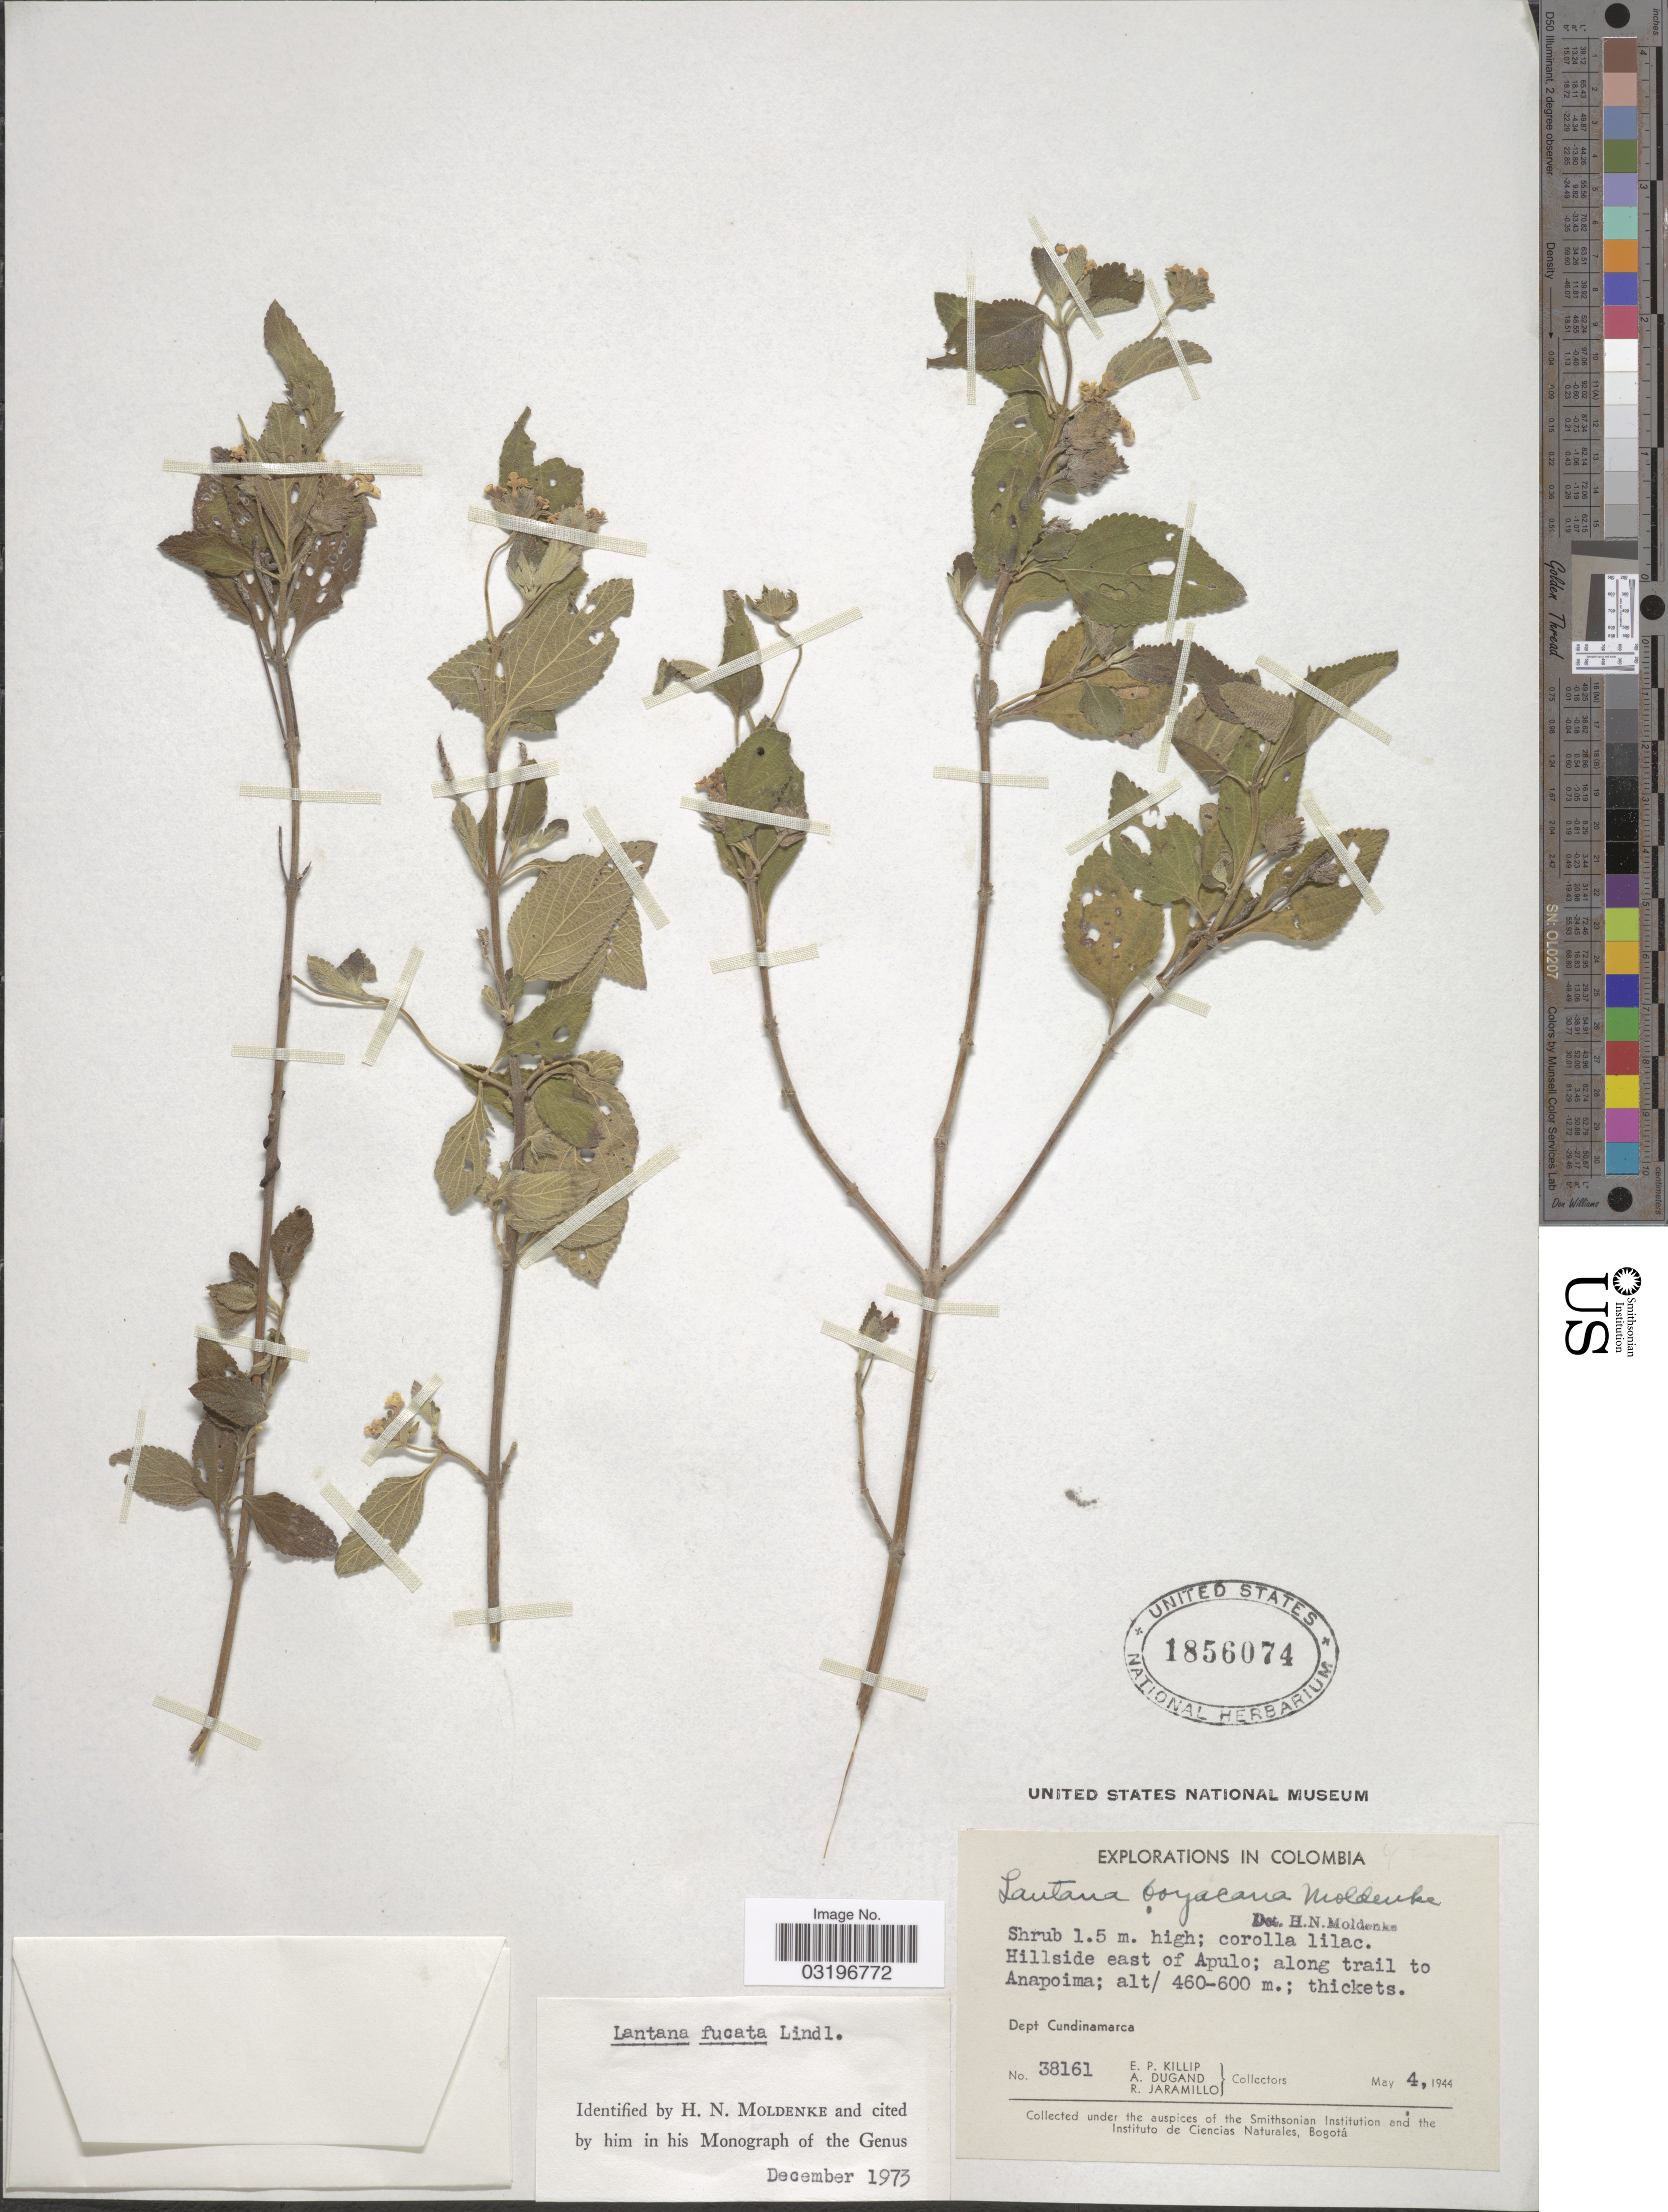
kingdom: Plantae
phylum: Tracheophyta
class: Magnoliopsida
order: Lamiales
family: Verbenaceae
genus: Lantana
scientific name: Lantana fucata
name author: Lindl.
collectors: E. P. Killip, A. Dugand & R. Jaramillo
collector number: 38161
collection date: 1944-05-04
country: Colombia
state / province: Cundinamarca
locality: Hillside east of Apulo; along trail to Anapoima.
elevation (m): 460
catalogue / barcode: US 1856074